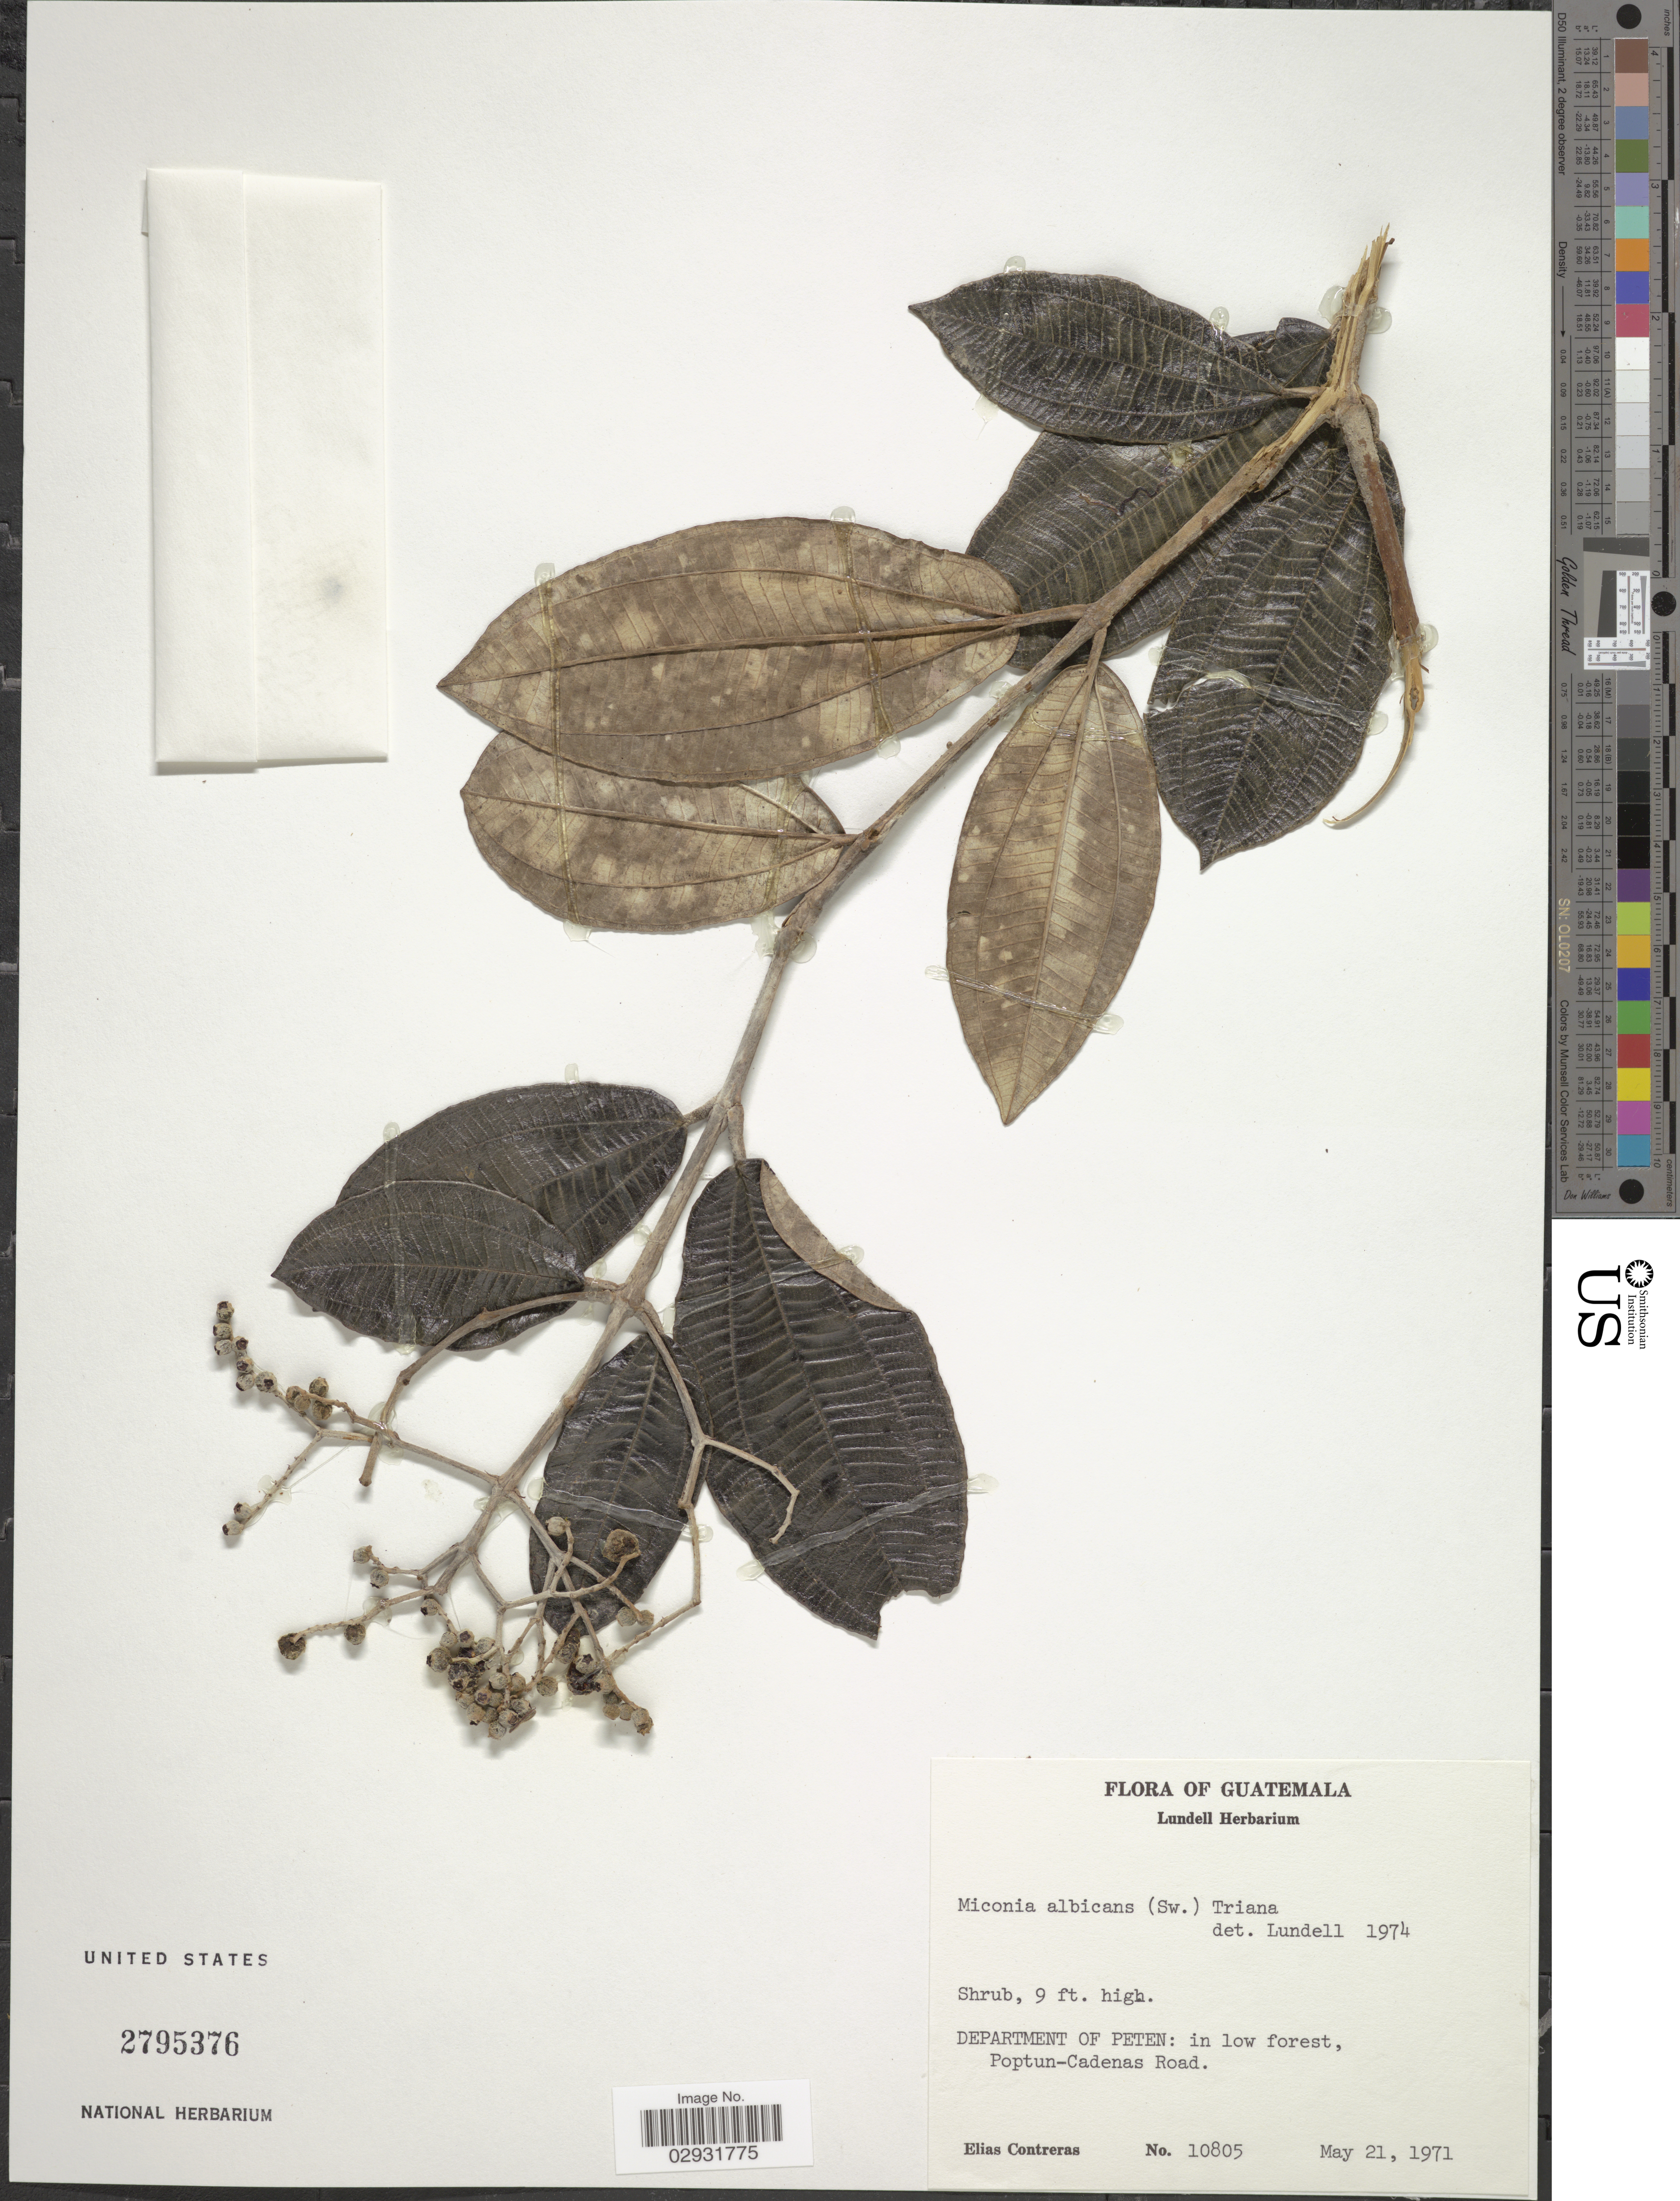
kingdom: Plantae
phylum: Tracheophyta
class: Magnoliopsida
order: Myrtales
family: Melastomataceae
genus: Miconia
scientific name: Miconia albicans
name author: (Sw.) Steud.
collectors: E. Contreras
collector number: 10805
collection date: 1971-05-21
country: Guatemala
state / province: El Petén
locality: Department of Peten: in low forest, Poptun-Cadenas Road.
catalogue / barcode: US 2795376